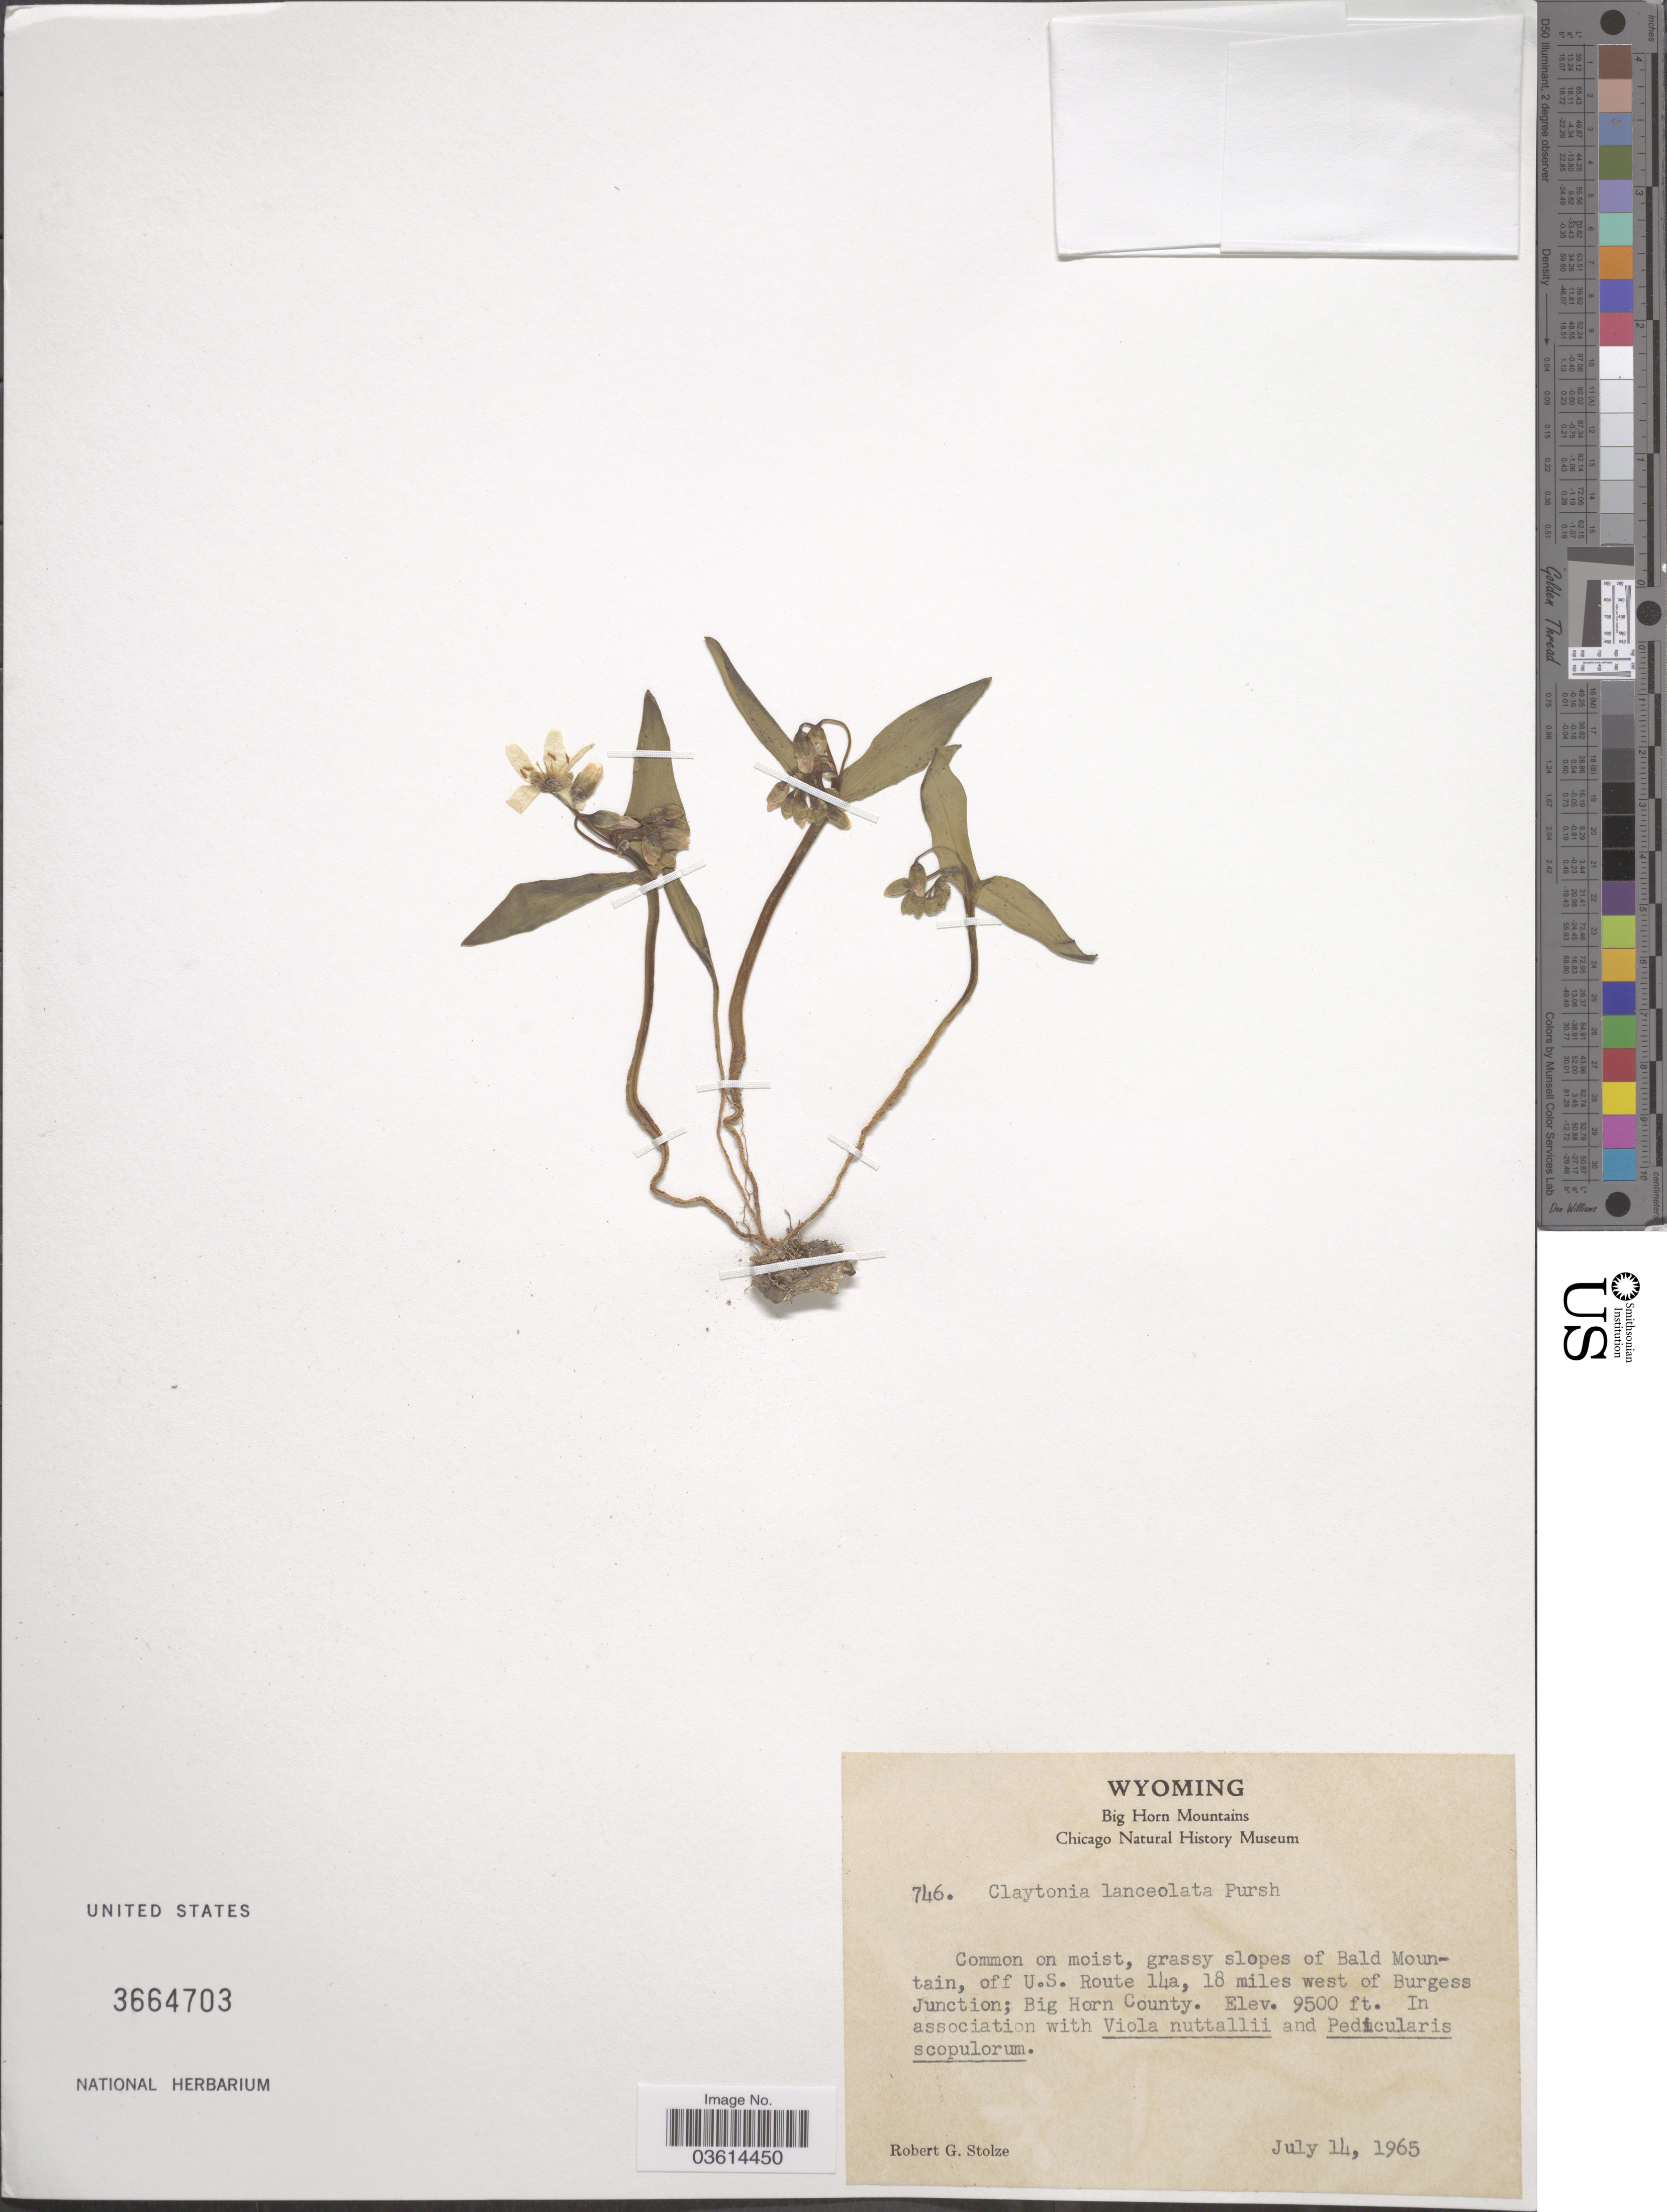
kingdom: Plantae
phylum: Tracheophyta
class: Magnoliopsida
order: Caryophyllales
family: Montiaceae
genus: Claytonia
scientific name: Claytonia lanceolata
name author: Pursh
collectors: R. G. Stolze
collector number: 746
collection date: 1965-07-14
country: United States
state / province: Wyoming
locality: Grassy slopes of Bald Mountain, off U.S. Route 14a, 18 miles west of Burgess Junction; Big Horn County.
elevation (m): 2896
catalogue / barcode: US 3664703